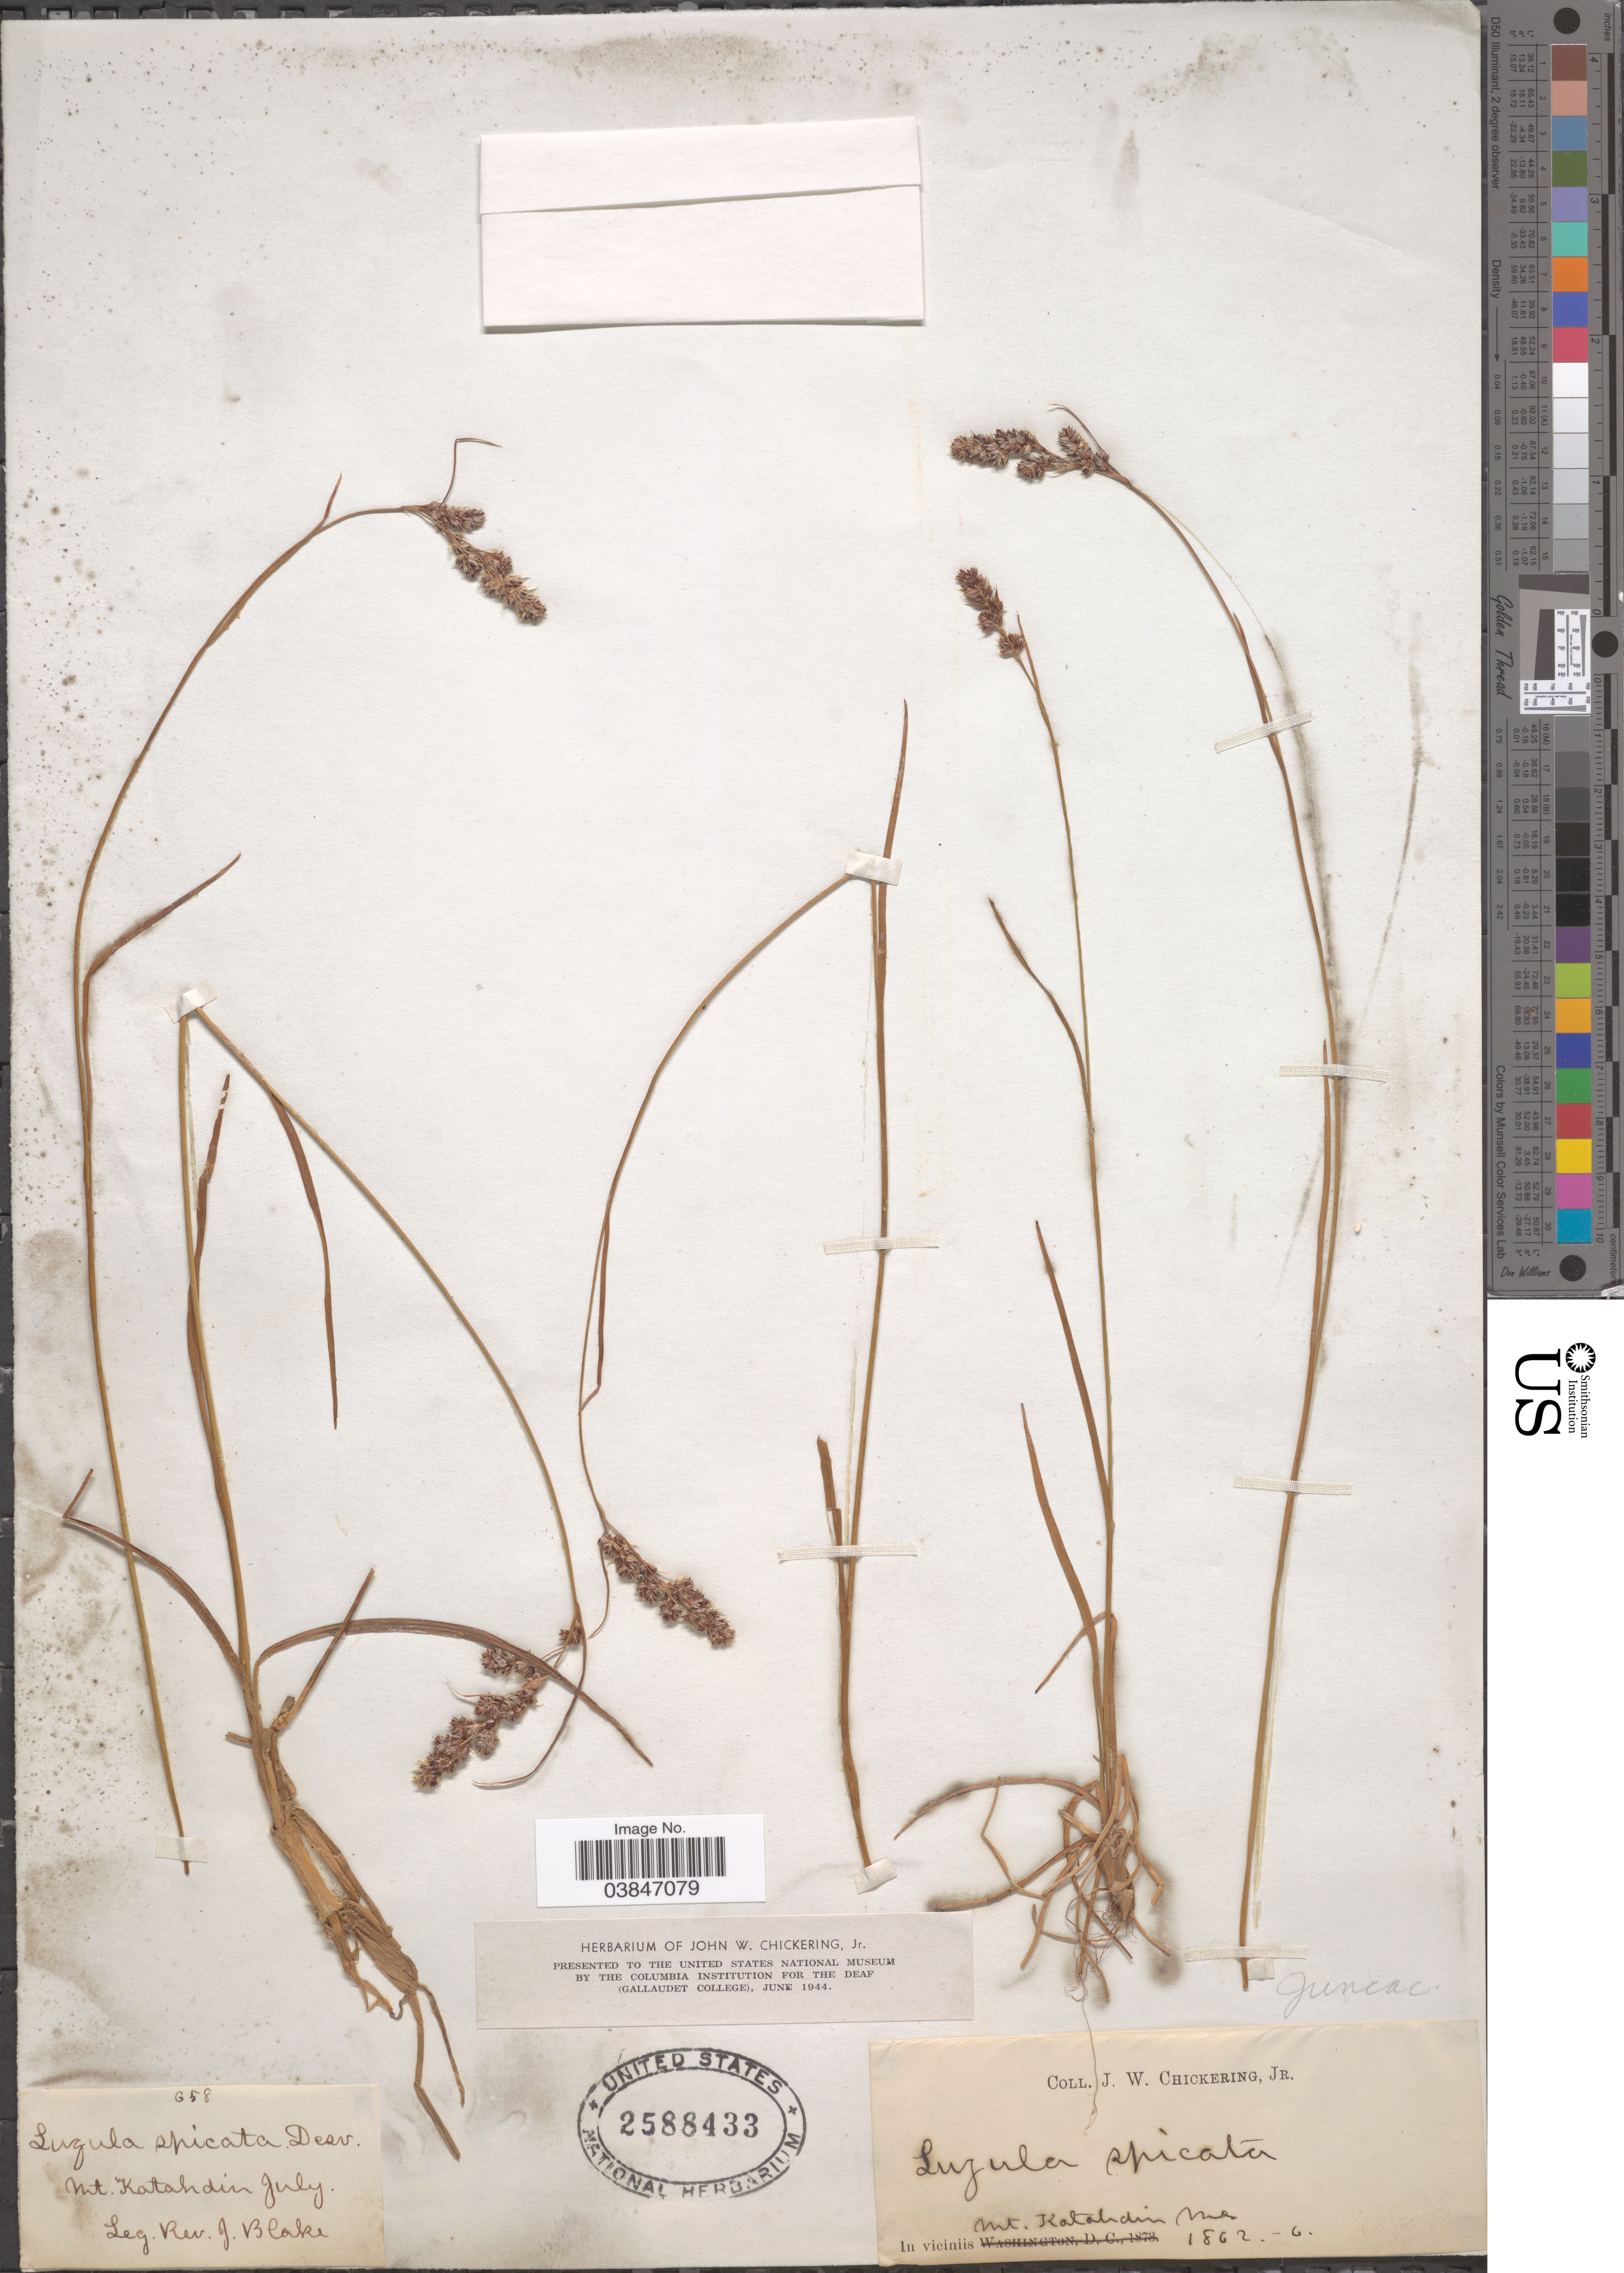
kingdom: Plantae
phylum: Tracheophyta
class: Liliopsida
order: Poales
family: Juncaceae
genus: Luzula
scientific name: Luzula spicata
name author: (L.) DC.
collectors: J. Blake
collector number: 658*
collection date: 1862/1866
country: United States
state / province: Maine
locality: In viciniis Mt. Katakdin.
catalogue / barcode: US 2588433